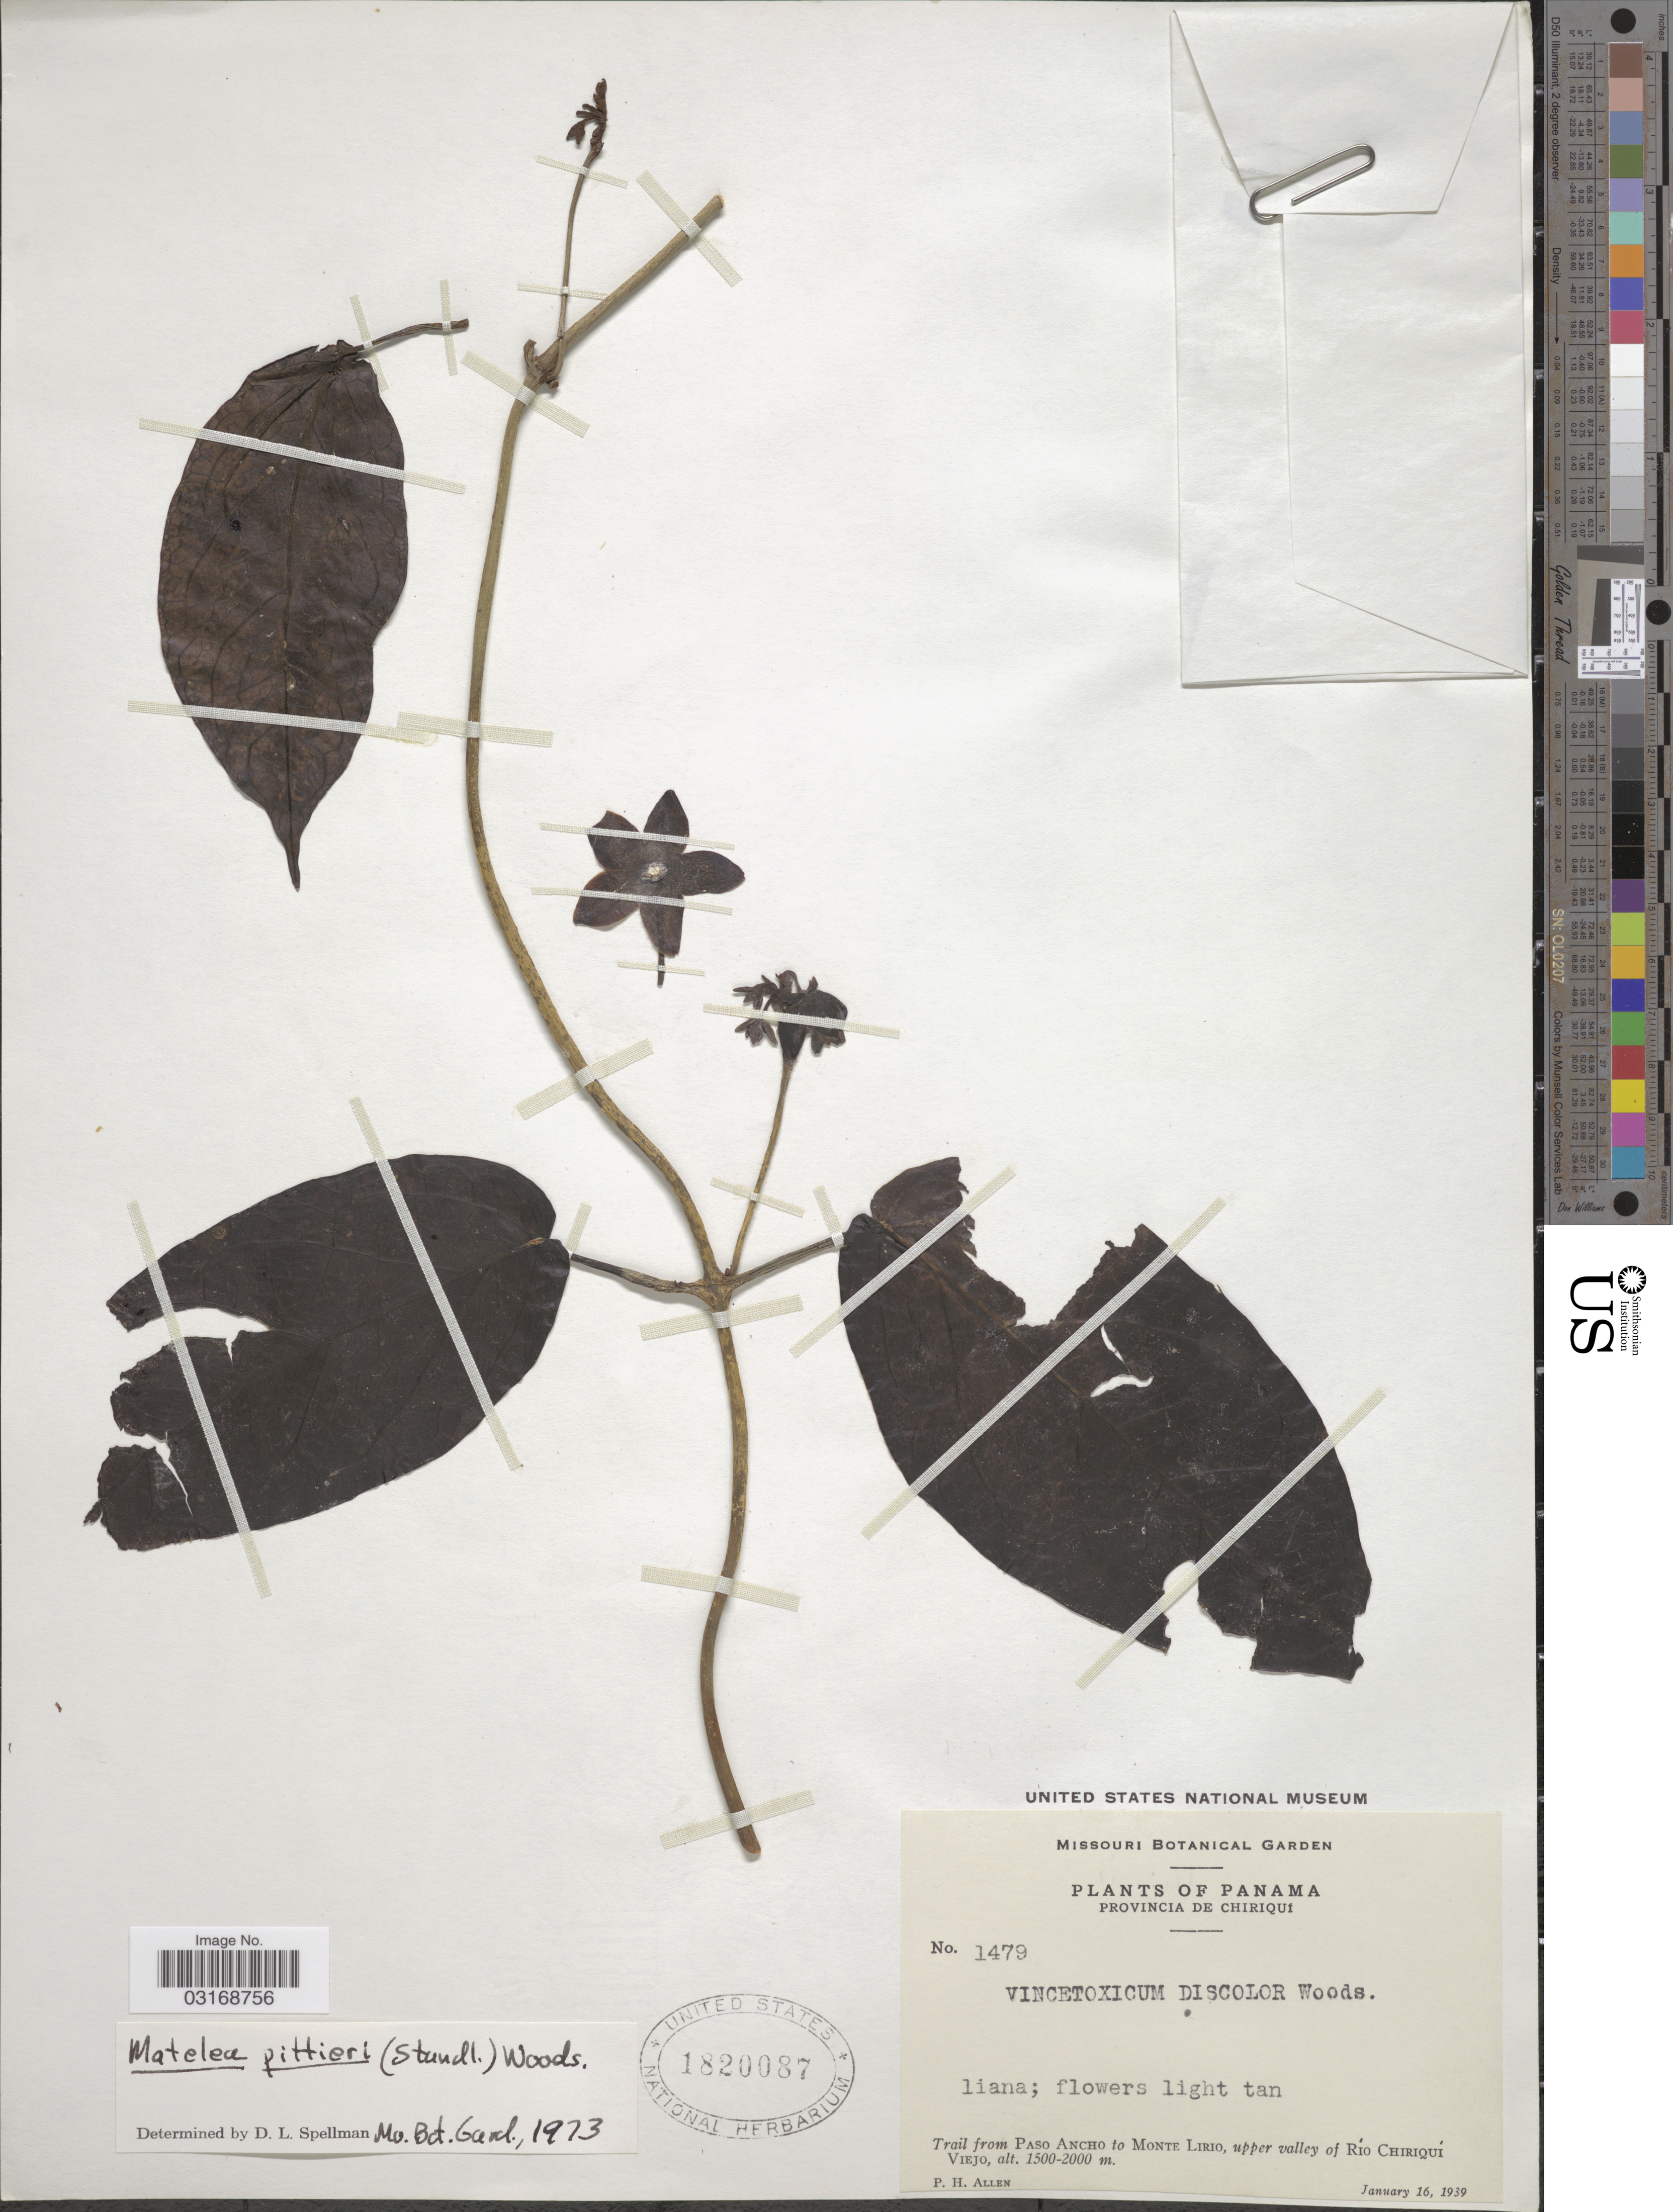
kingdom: Plantae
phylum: Tracheophyta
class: Magnoliopsida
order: Gentianales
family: Apocynaceae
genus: Matelea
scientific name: Matelea pittieri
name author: (Standl.) Woodson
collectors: P. H. Allen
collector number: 1479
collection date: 1939-01-16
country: Panama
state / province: Chiriqui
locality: Provincia de Chiriqui. Trail from Paso Ancho to Monte Lirio, upper valley of Río Chiriquí Viejo.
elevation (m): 1500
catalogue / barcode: US 1820087